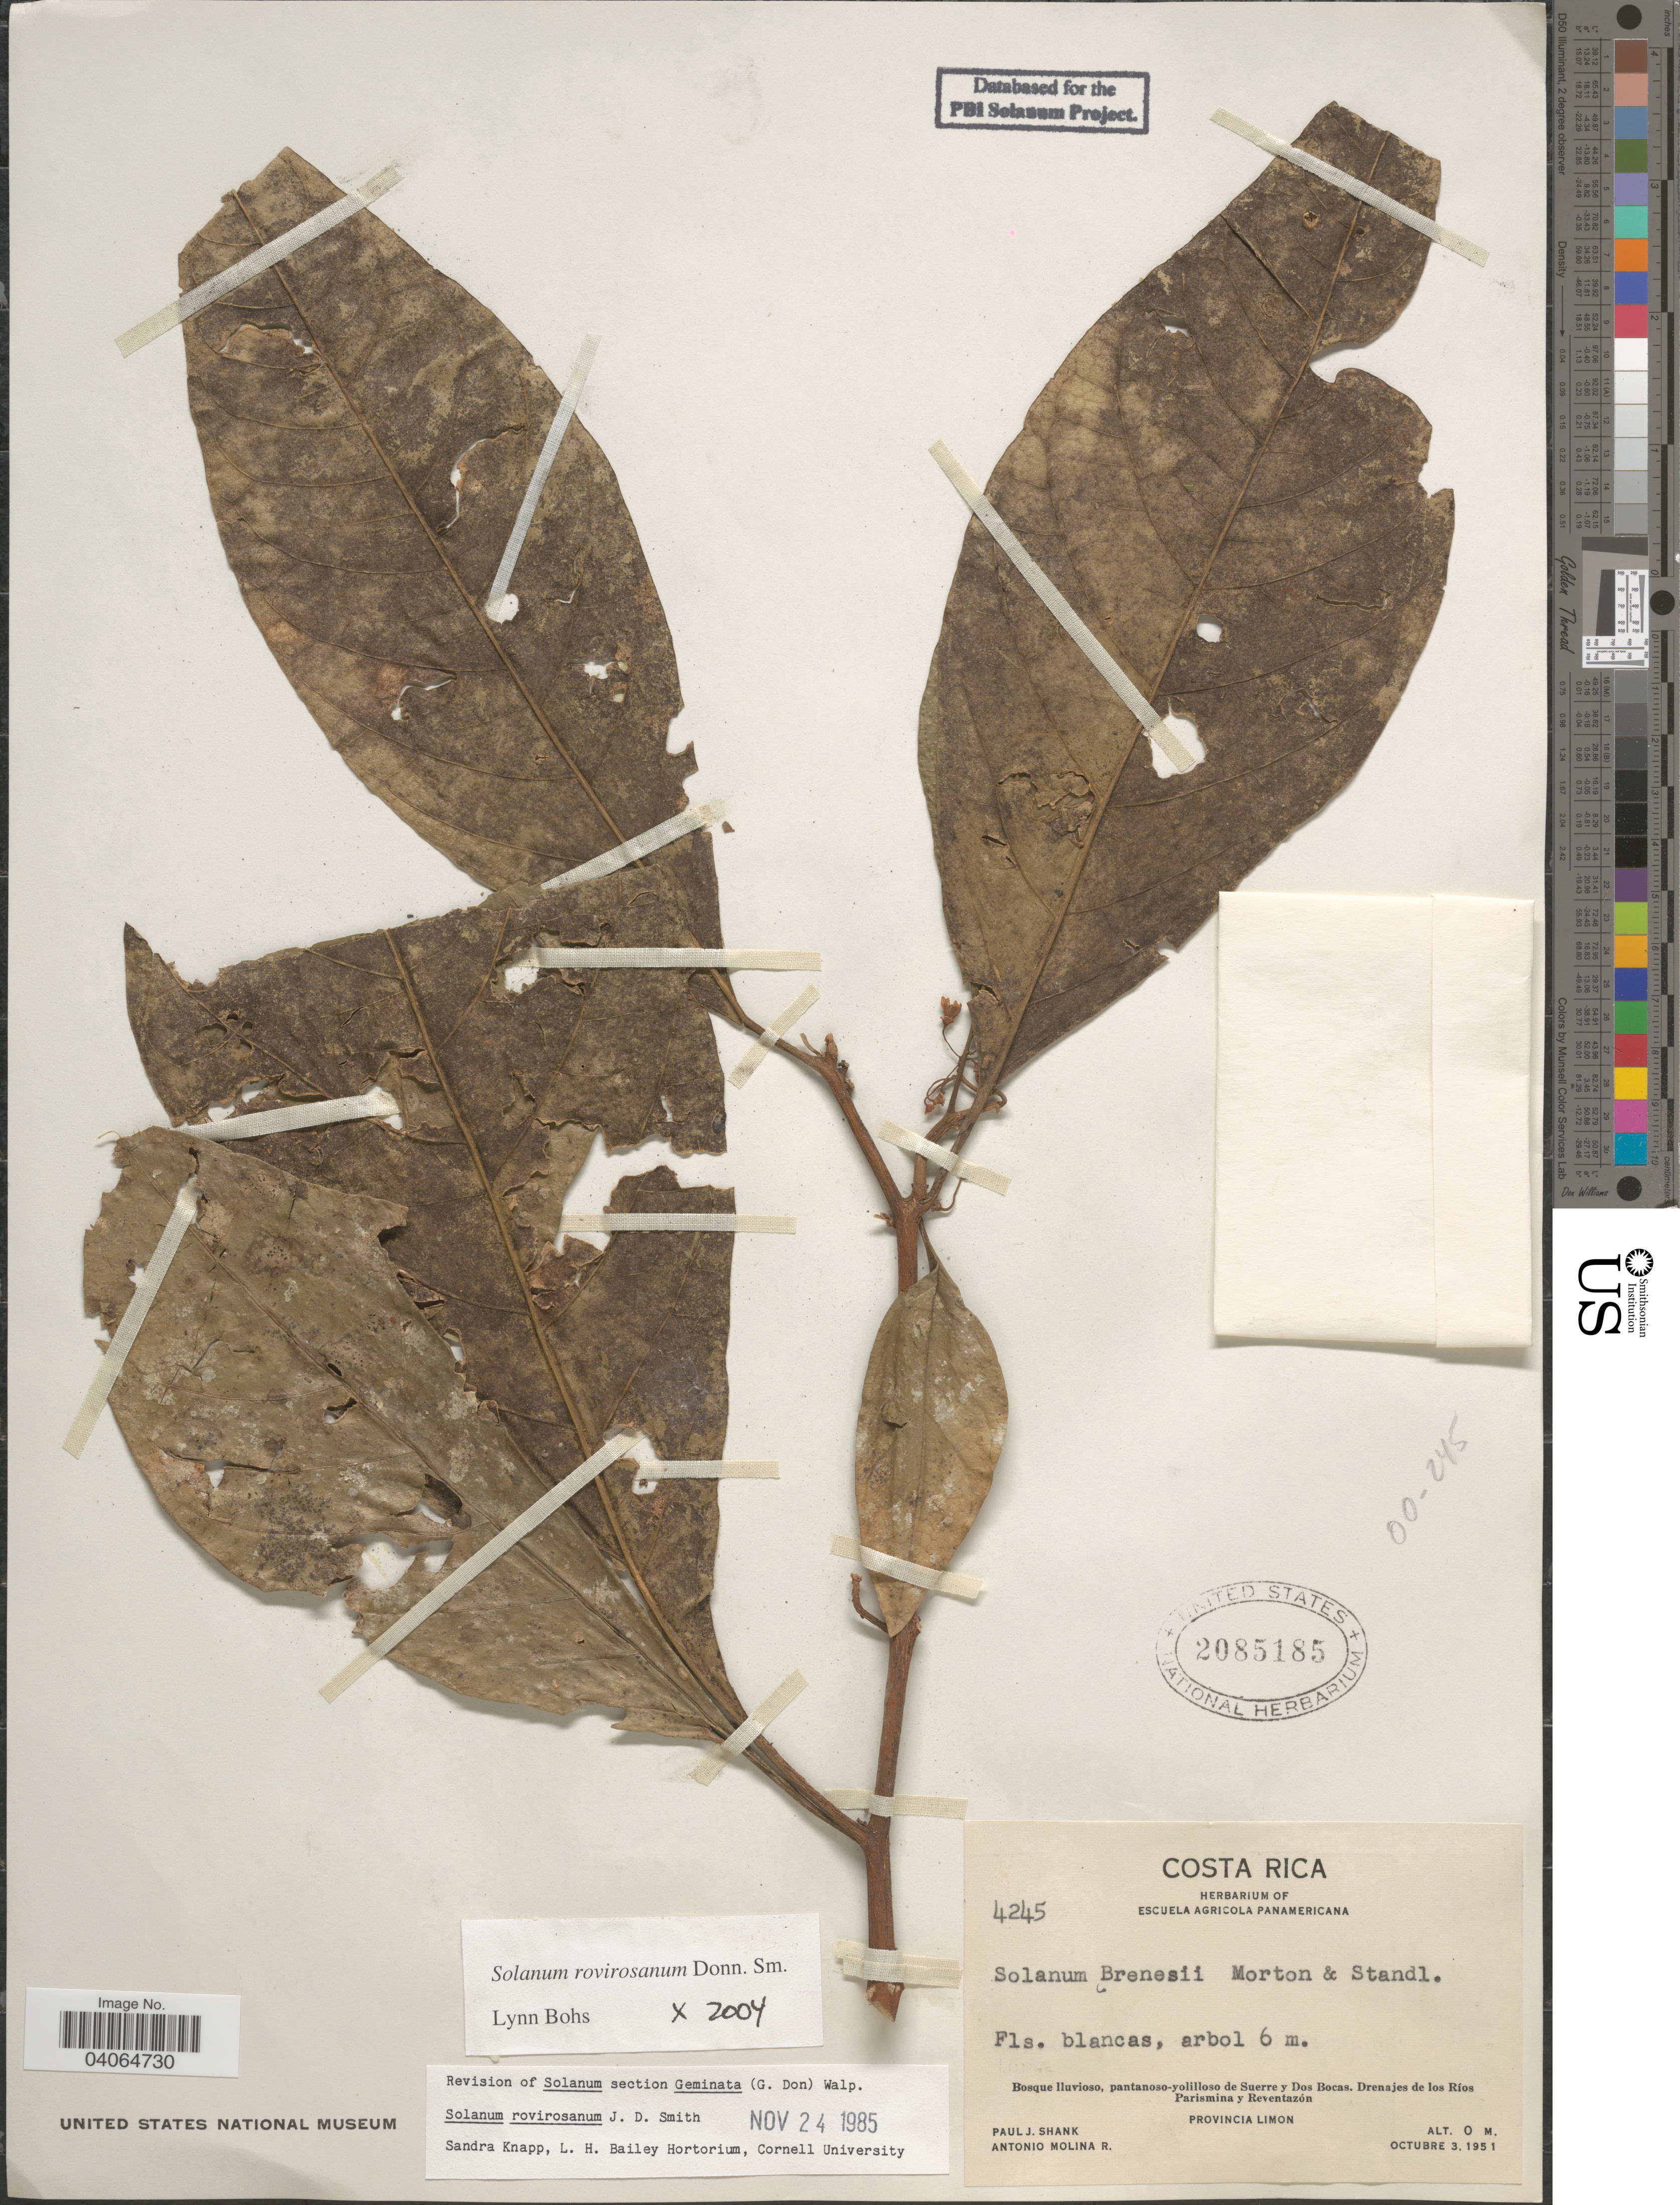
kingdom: Plantae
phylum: Tracheophyta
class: Magnoliopsida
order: Solanales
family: Solanaceae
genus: Solanum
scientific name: Solanum rovirosanum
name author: Donn. Sm.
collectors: P. J. Shank & A. Molina R.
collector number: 4245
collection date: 1951-10-03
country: Costa Rica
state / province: Limón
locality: Bosque lluvioso, pantanoso-yolilloso de Suerre y Dos Bocas, Drenajes de los Ríos Parismina y Reventazón.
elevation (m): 0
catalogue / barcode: US 2085185